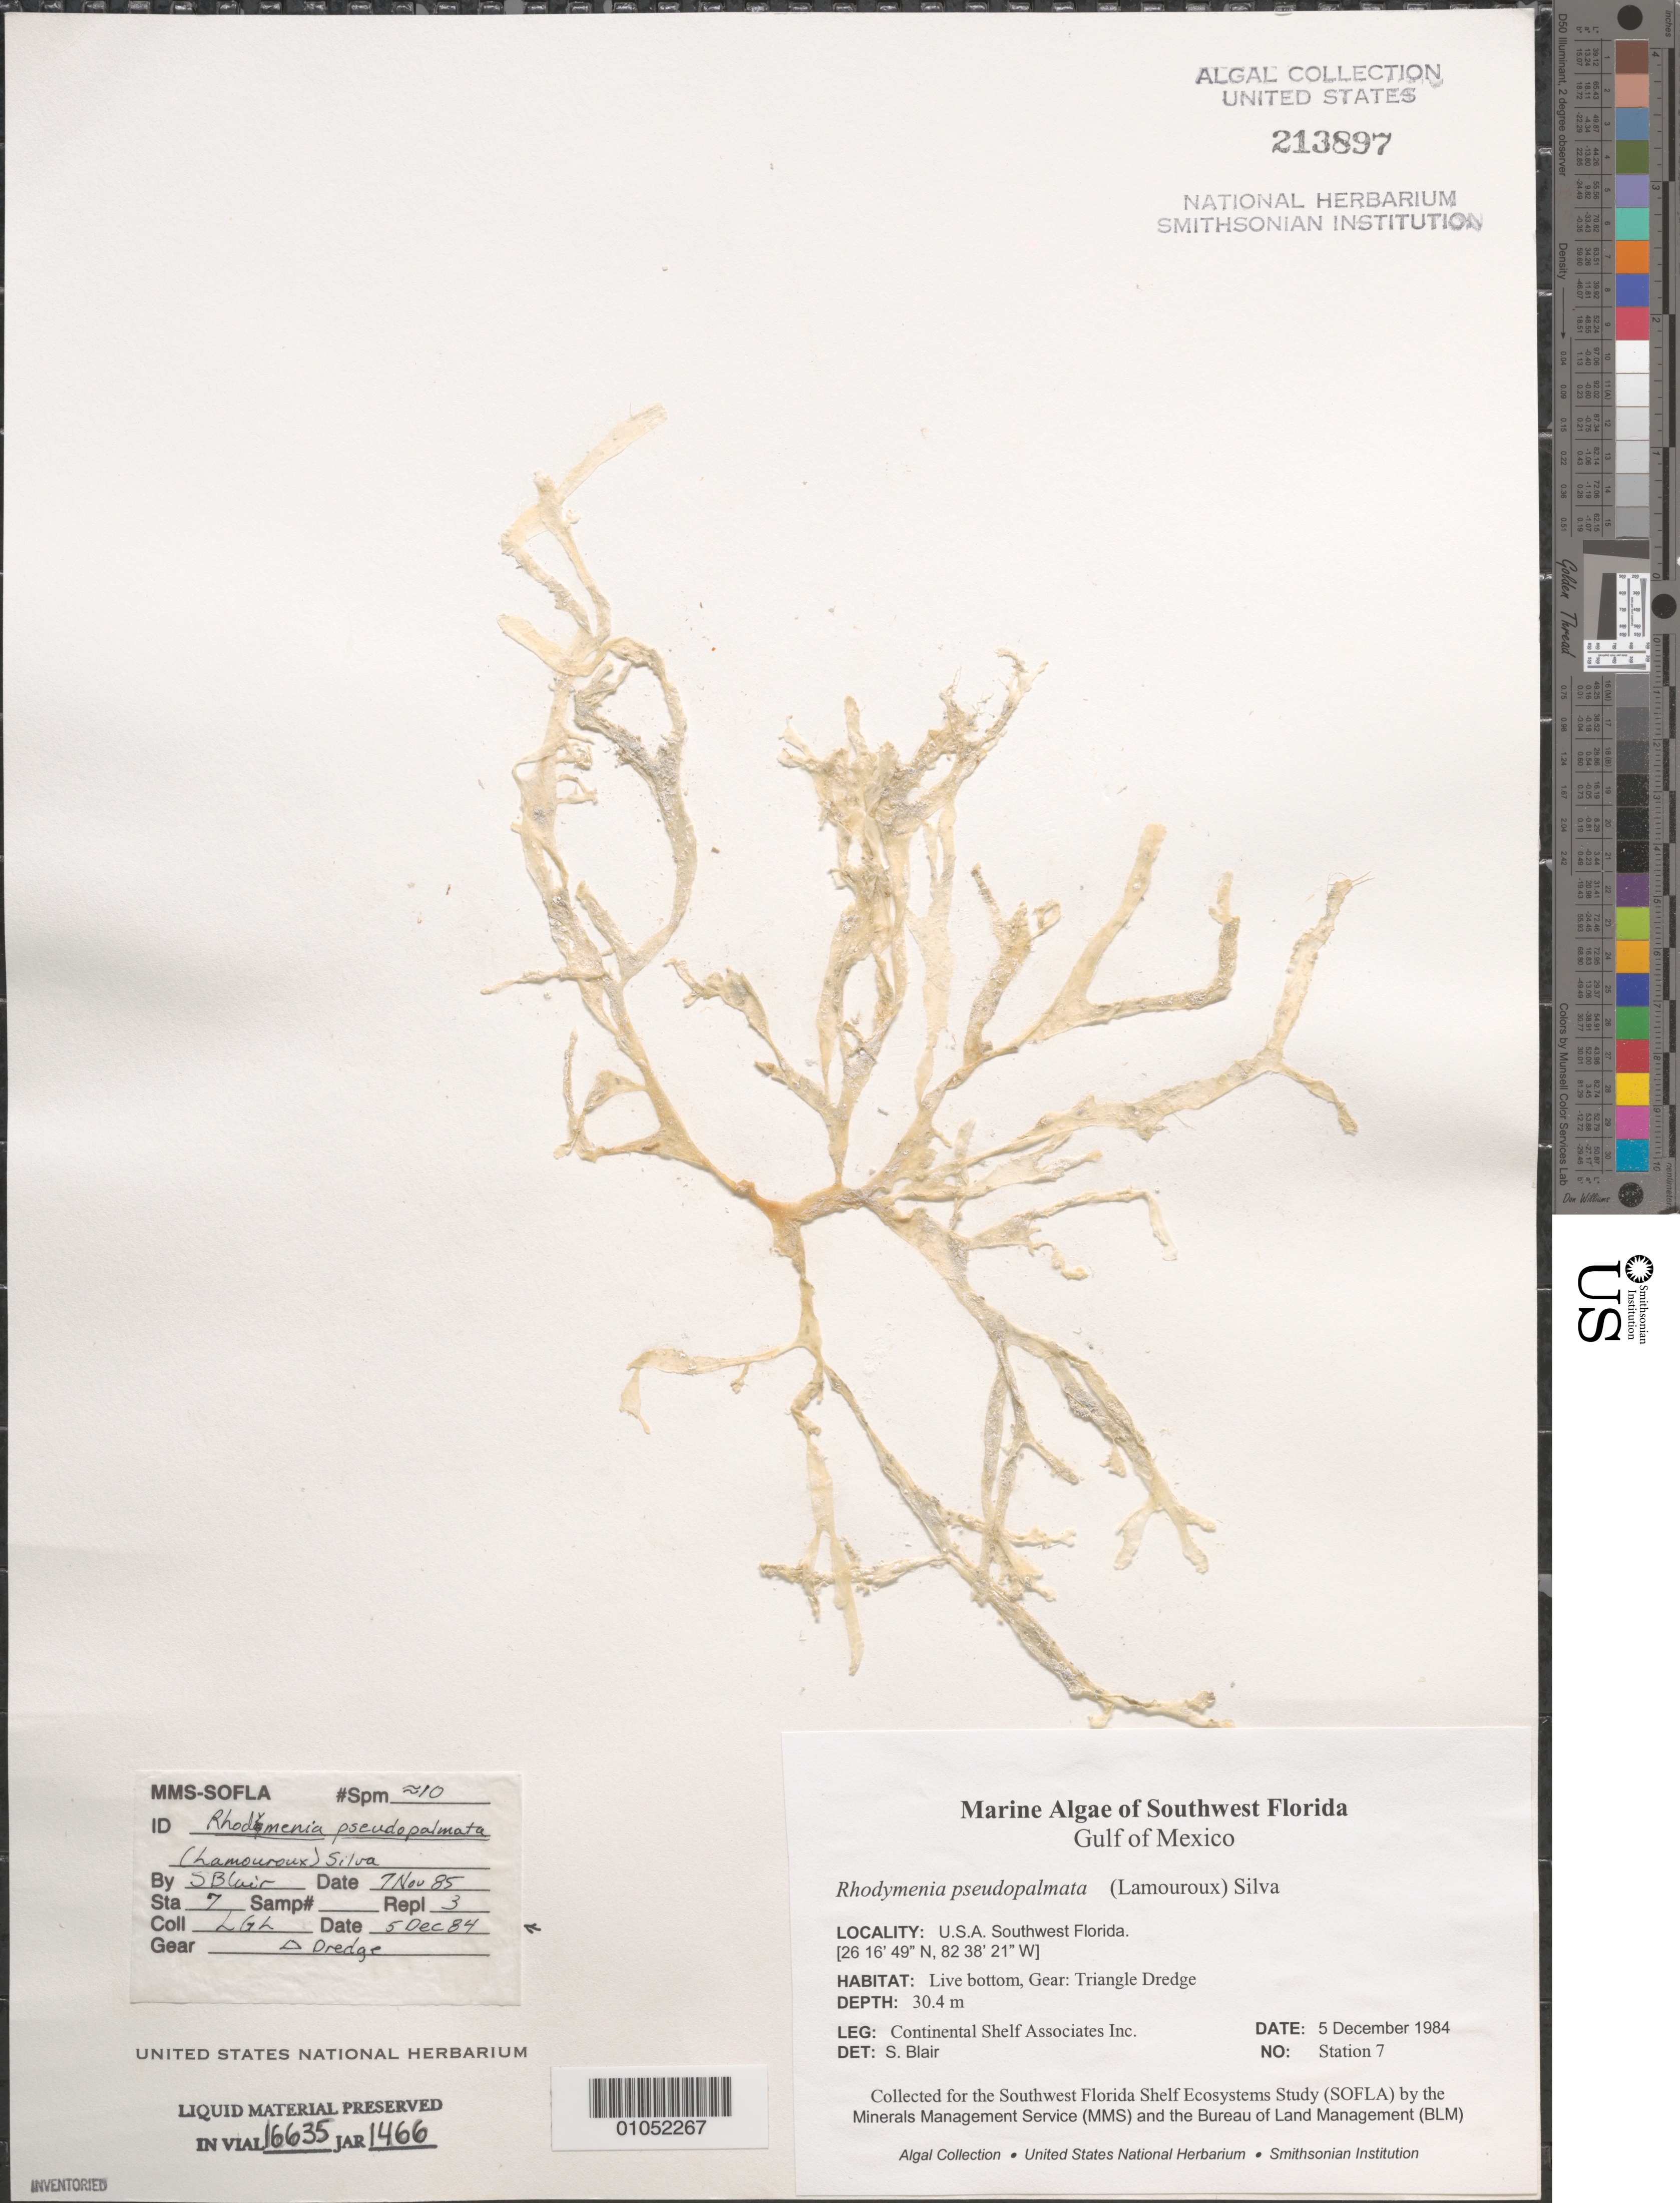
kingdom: Plantae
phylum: Rhodophyta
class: Florideophyceae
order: Rhodymeniales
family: Rhodymeniaceae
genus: Rhodymenia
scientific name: Rhodymenia pseudopalmata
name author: (J.V.Lamouroux) P.C. Silva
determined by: Blair, S. M.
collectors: Continental Shelf Associates for the MMS/BLM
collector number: Station 7 Repl 3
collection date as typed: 05 Dec 1984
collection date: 1984-12-05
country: United States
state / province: Florida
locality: Gulf of Mexico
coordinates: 26 16'49"N, 82 38'21"W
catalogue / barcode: US 213897